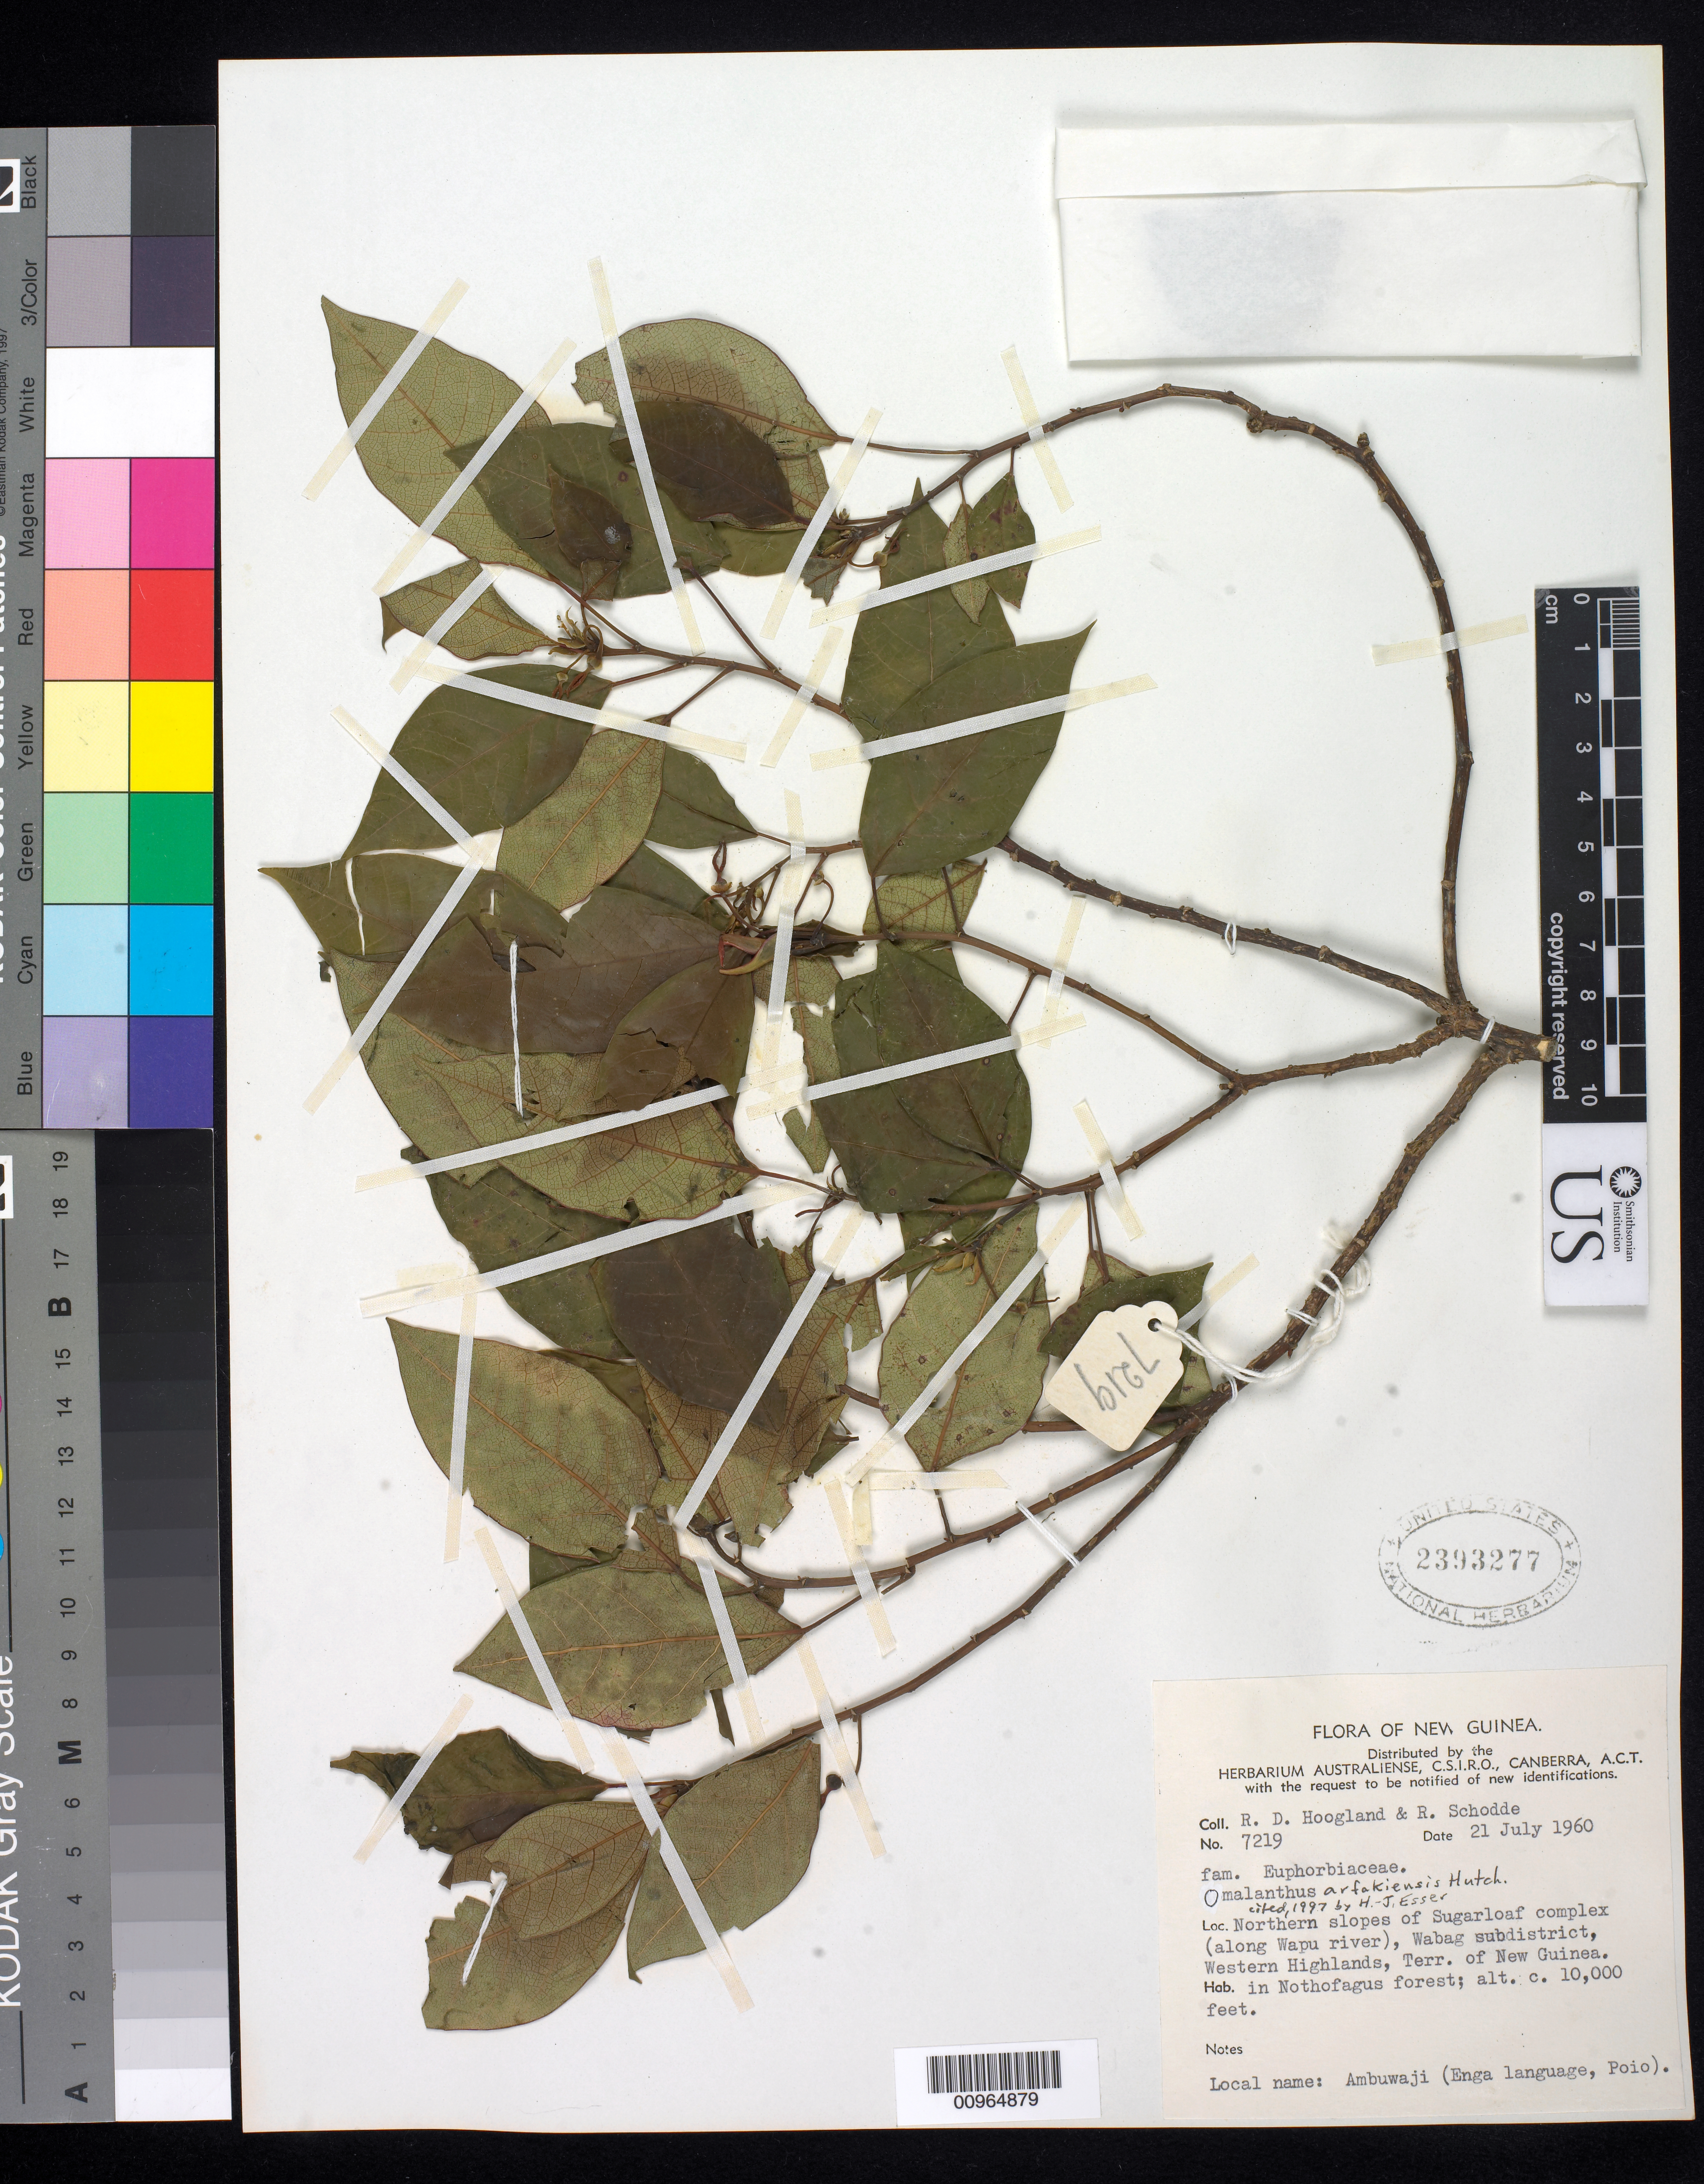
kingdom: Plantae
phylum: Tracheophyta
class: Magnoliopsida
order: Malpighiales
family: Euphorbiaceae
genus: Homalanthus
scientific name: Homalanthus arfakiensis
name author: Hutch.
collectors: R. D. Hoogland & R. Schodde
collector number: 7219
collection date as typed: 21 Jul 1960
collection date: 1960-07-21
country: Papua New Guinea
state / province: Enga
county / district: Wabag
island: New Guinea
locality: Northern slopes of Sugarloaf complex (along Wapu River). In Nothofagus forest.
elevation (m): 3048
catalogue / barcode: US 2393277